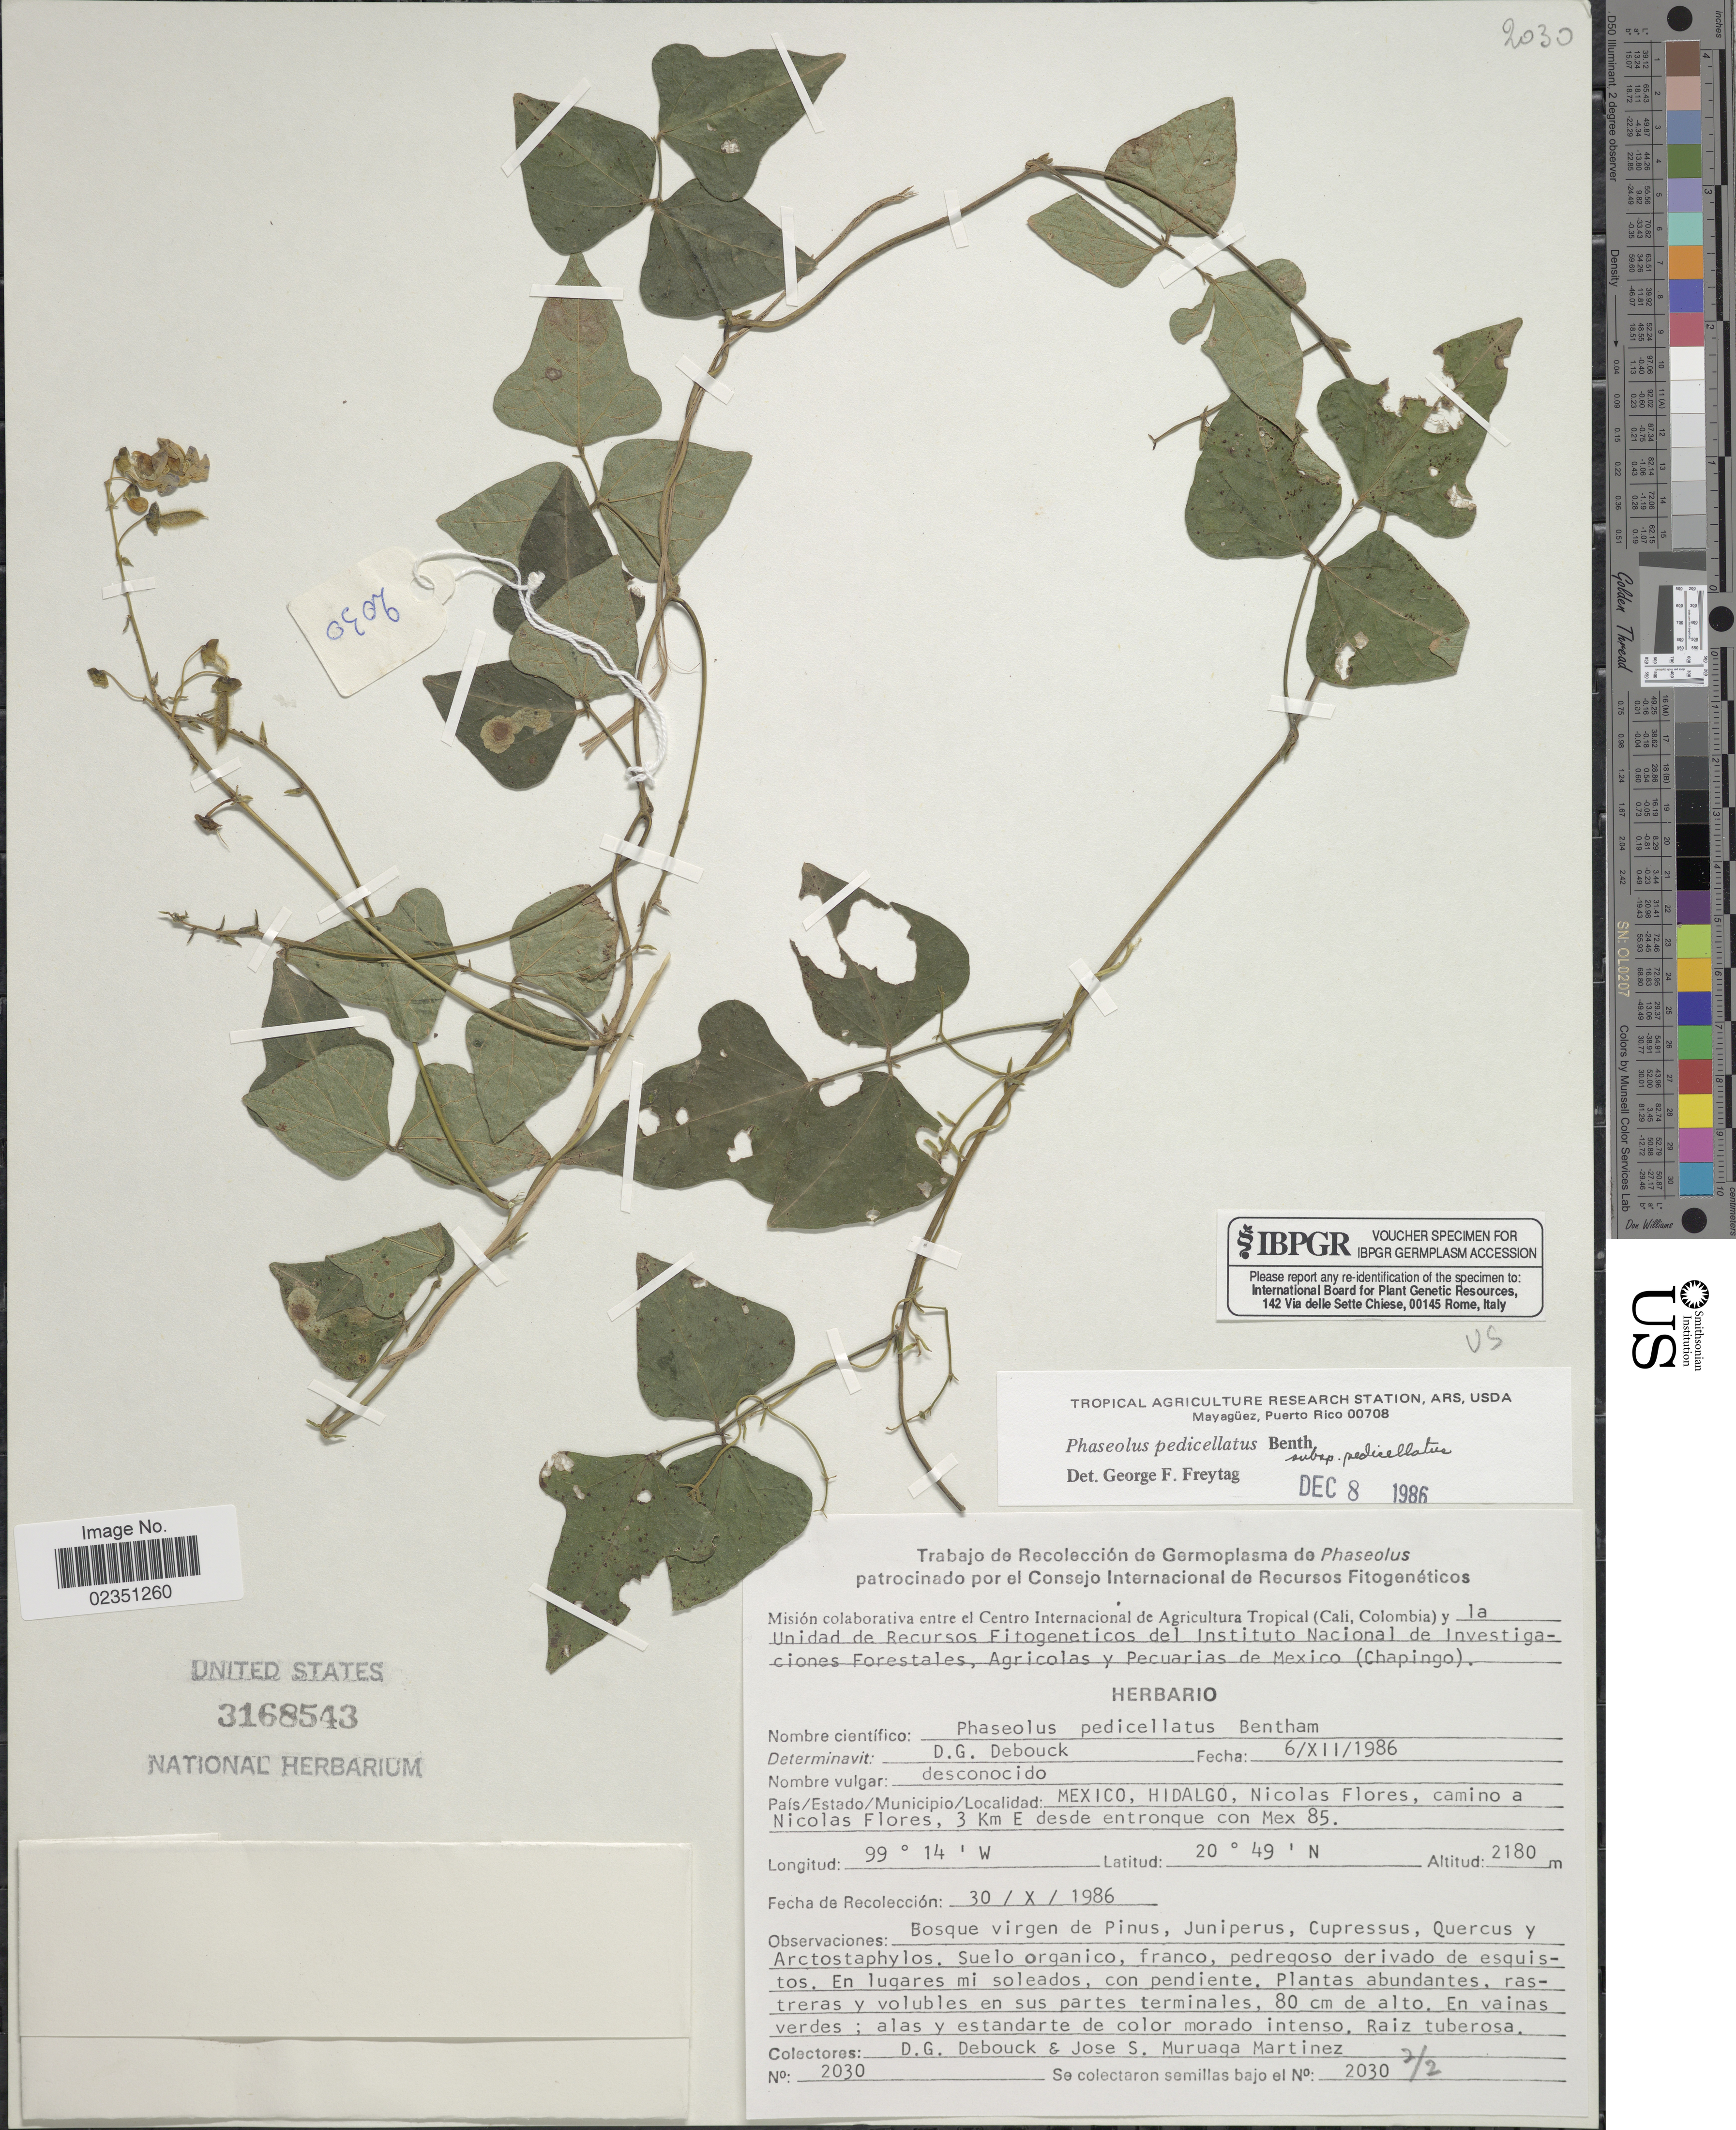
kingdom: Plantae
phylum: Tracheophyta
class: Magnoliopsida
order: Fabales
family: Fabaceae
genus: Phaseolus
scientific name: Phaseolus pedicellatus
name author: Benth.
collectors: D. Debouck & J. Muruaga Martinez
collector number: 2030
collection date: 1986-10-30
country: Mexico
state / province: Hidalgo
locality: Nicolas Flores, camino a Nicolas Flores, 3 Km E desde entronque con Mex 85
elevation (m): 2180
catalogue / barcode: US 3168543